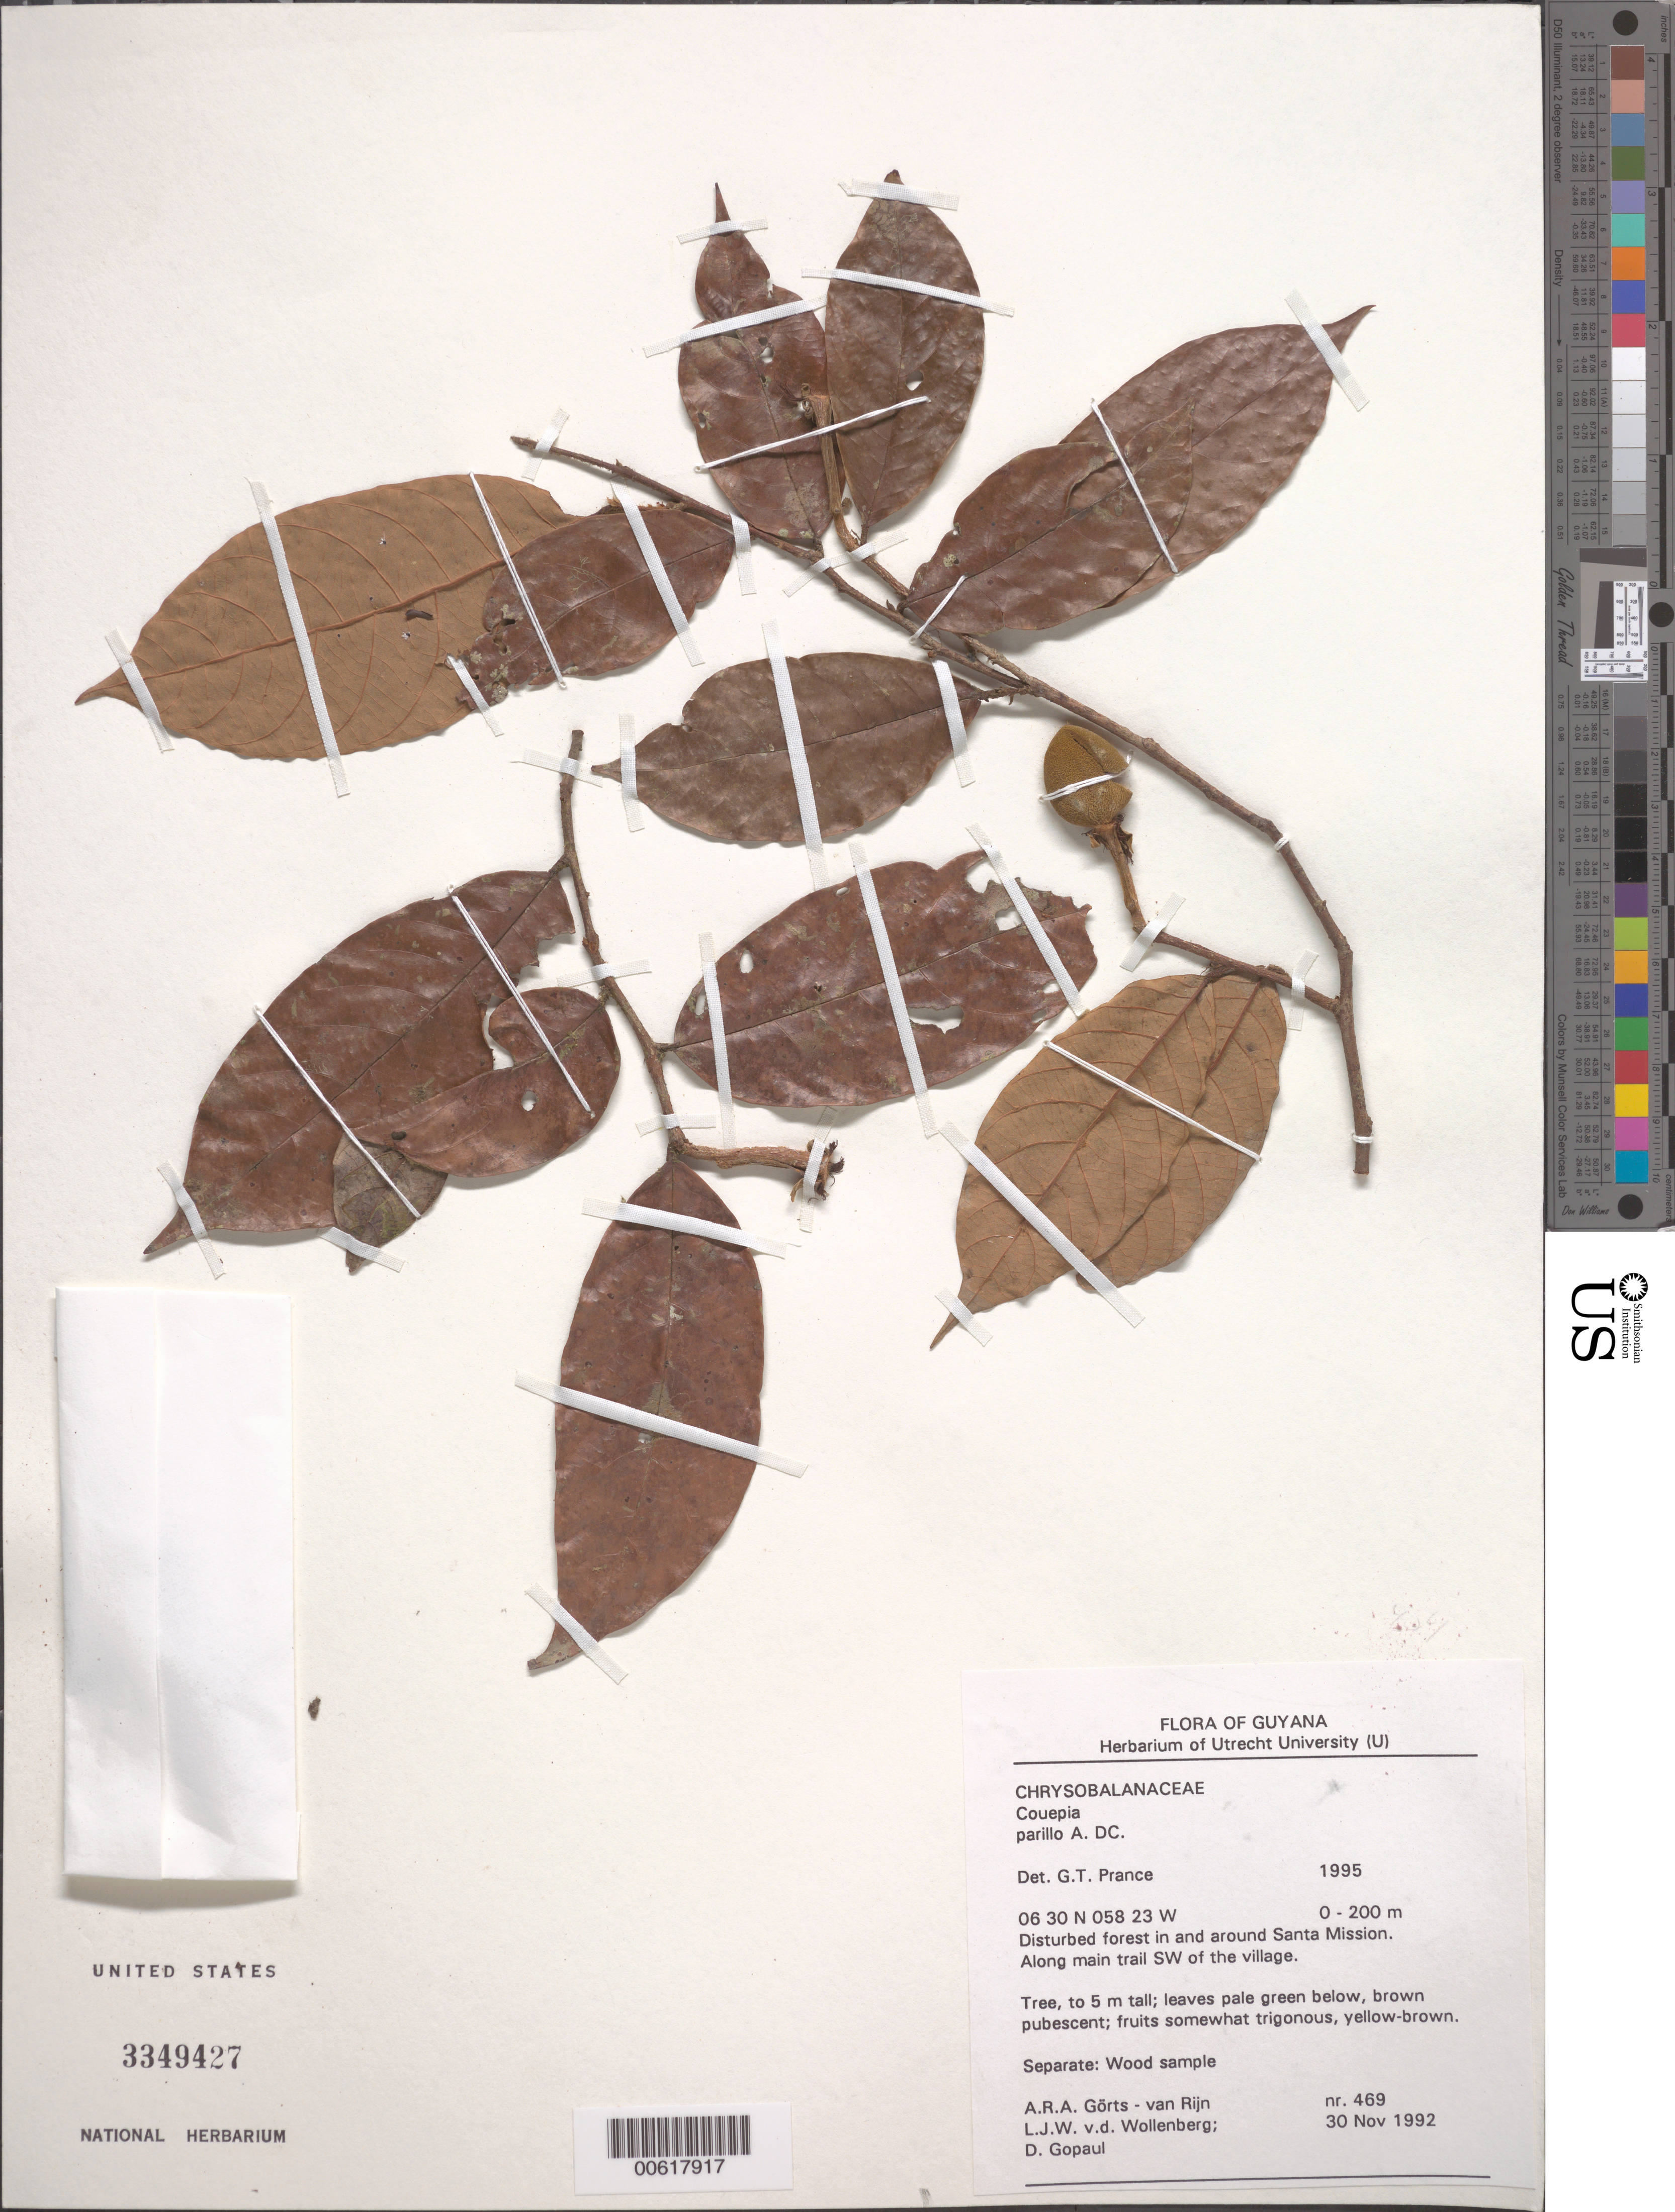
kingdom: Plantae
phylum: Tracheophyta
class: Magnoliopsida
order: Malpighiales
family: Chrysobalanaceae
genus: Gaulettia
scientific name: Gaulettia parillo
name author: (DC.) Sothers & Prance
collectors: A. .R. A. Görts-van Rijn, L. van der Wollenberg & D. Gopaul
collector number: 469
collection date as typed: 30-Nov-92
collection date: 1992-11-30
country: Guyana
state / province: Demerara-Mahaica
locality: Santa Mission, along main trail SW of village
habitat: Disturbed forest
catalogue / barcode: US 3349427